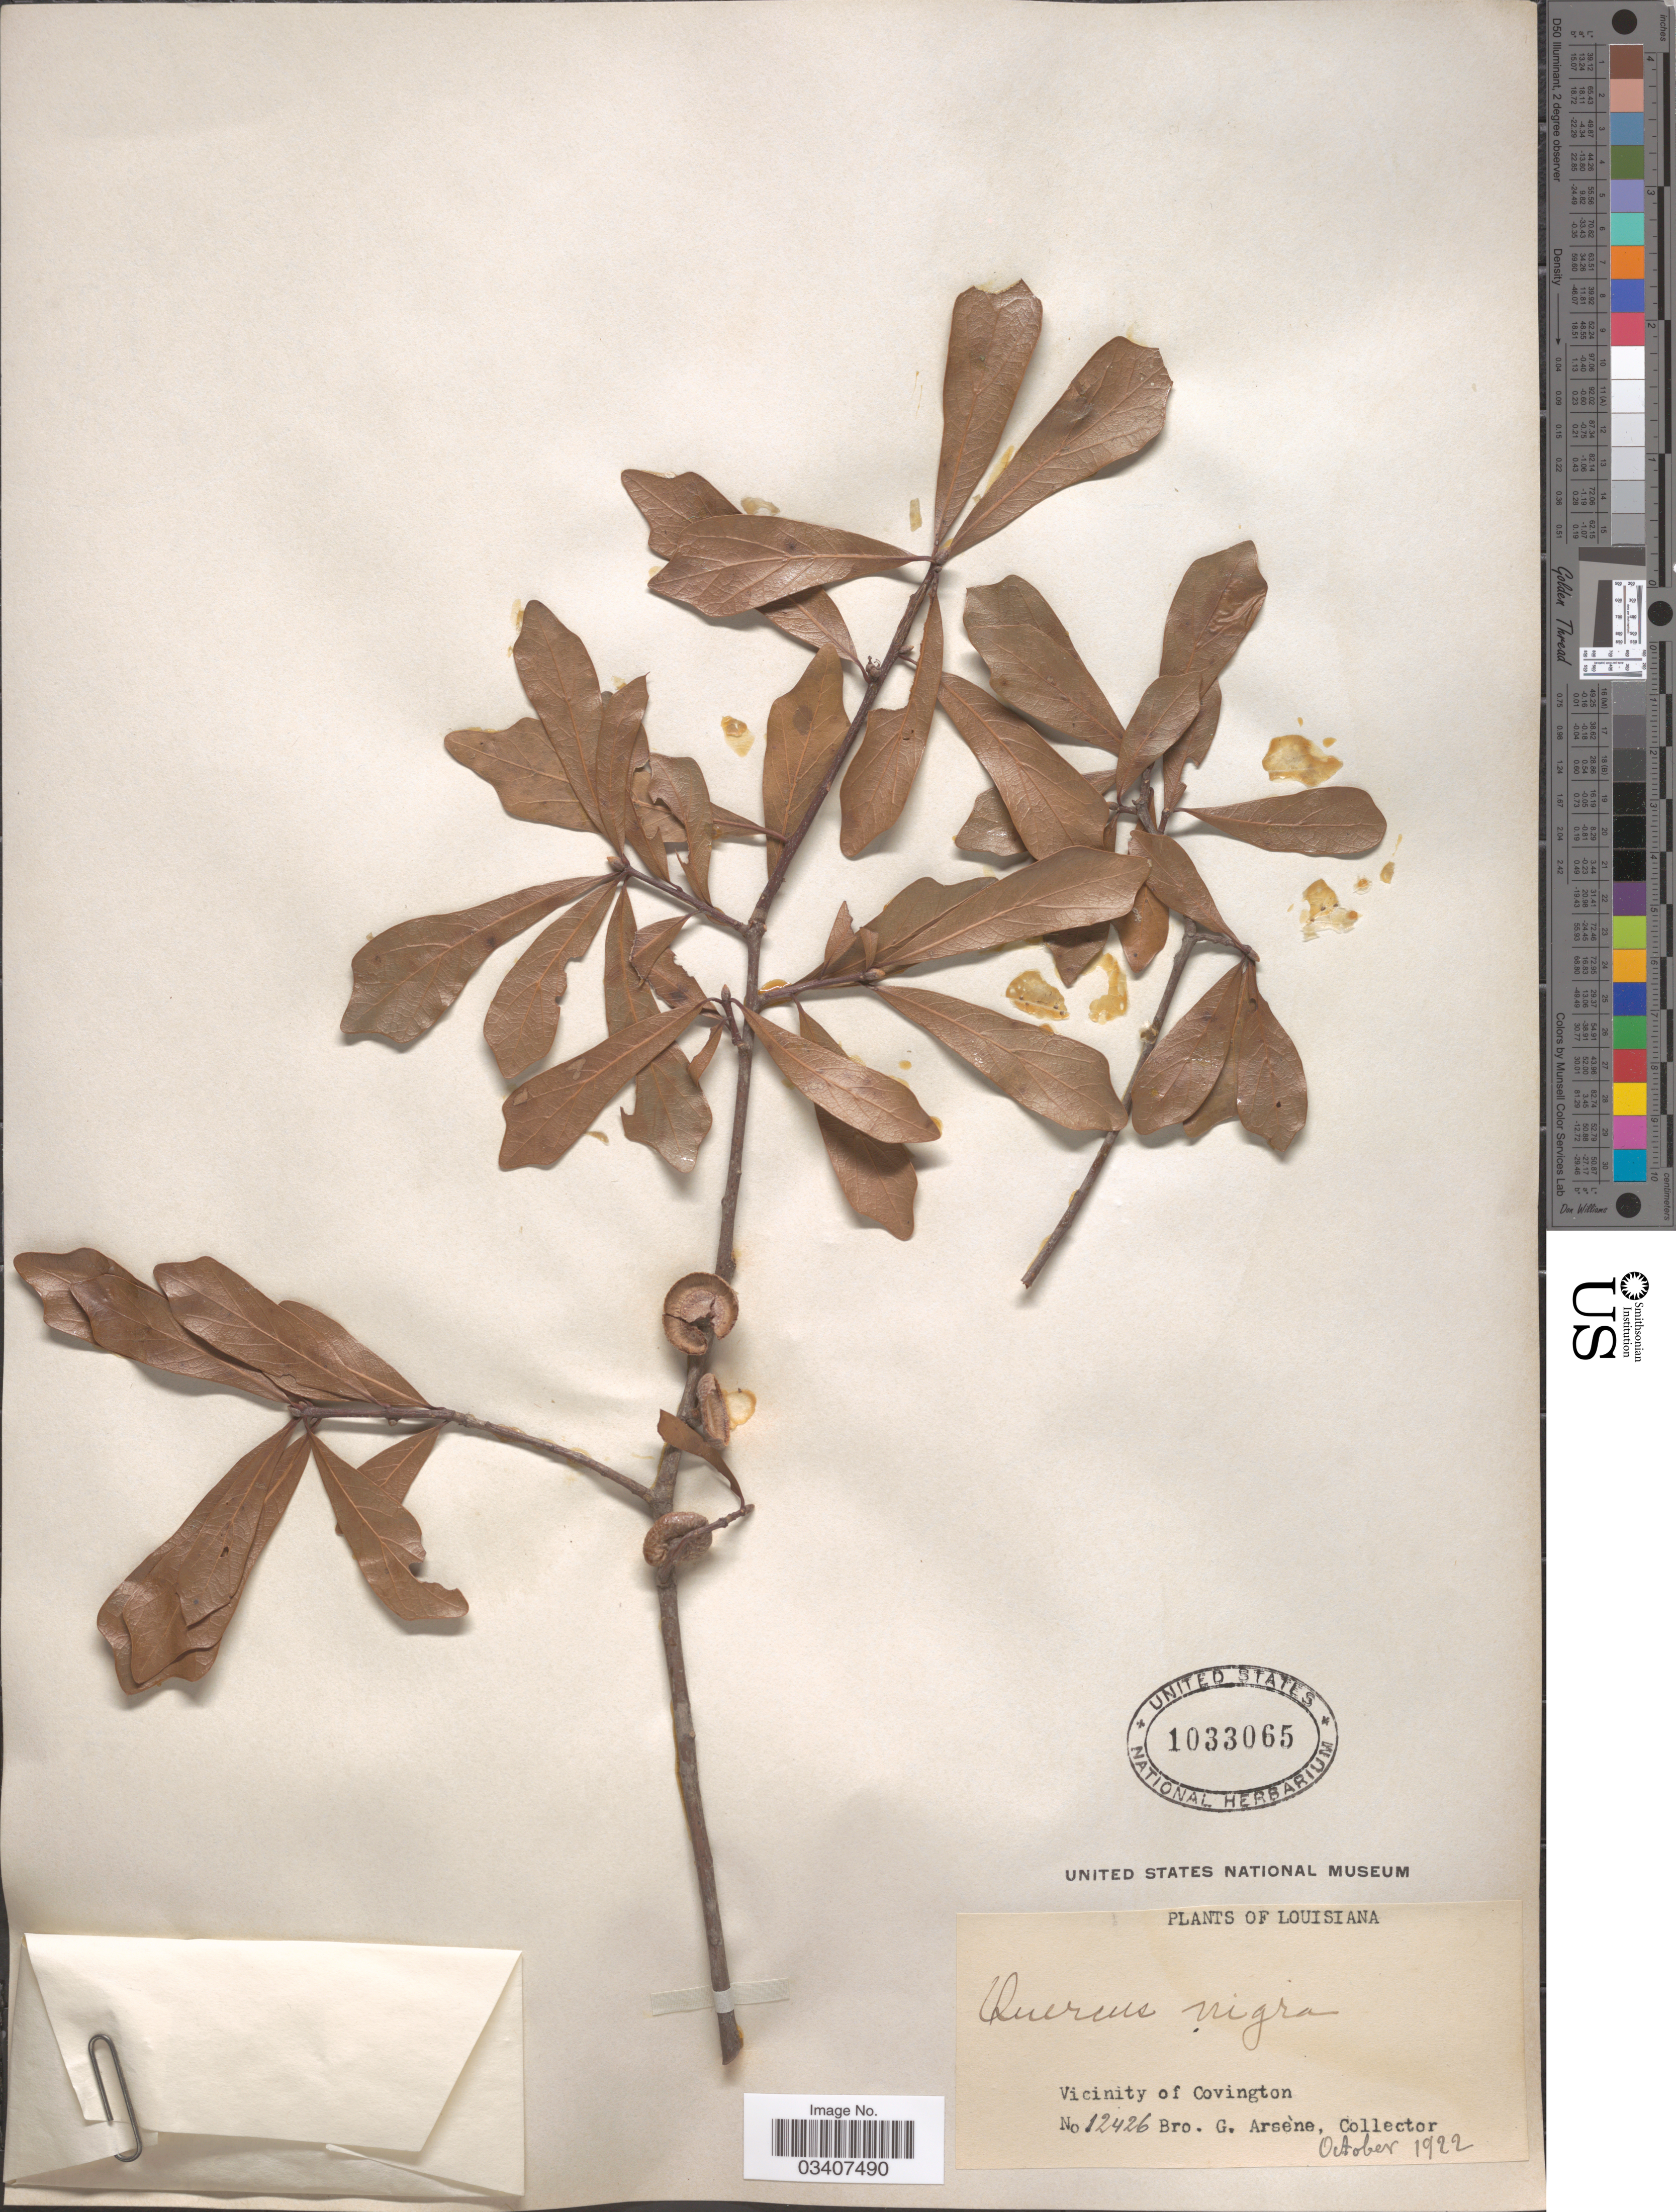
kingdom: Plantae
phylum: Tracheophyta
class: Magnoliopsida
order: Fagales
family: Fagaceae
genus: Quercus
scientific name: Quercus nigra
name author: L.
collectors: Bro. G. Arsène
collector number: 12426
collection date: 1922-10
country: United States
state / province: Louisiana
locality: Vicinity of Covington.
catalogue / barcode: US 1033065